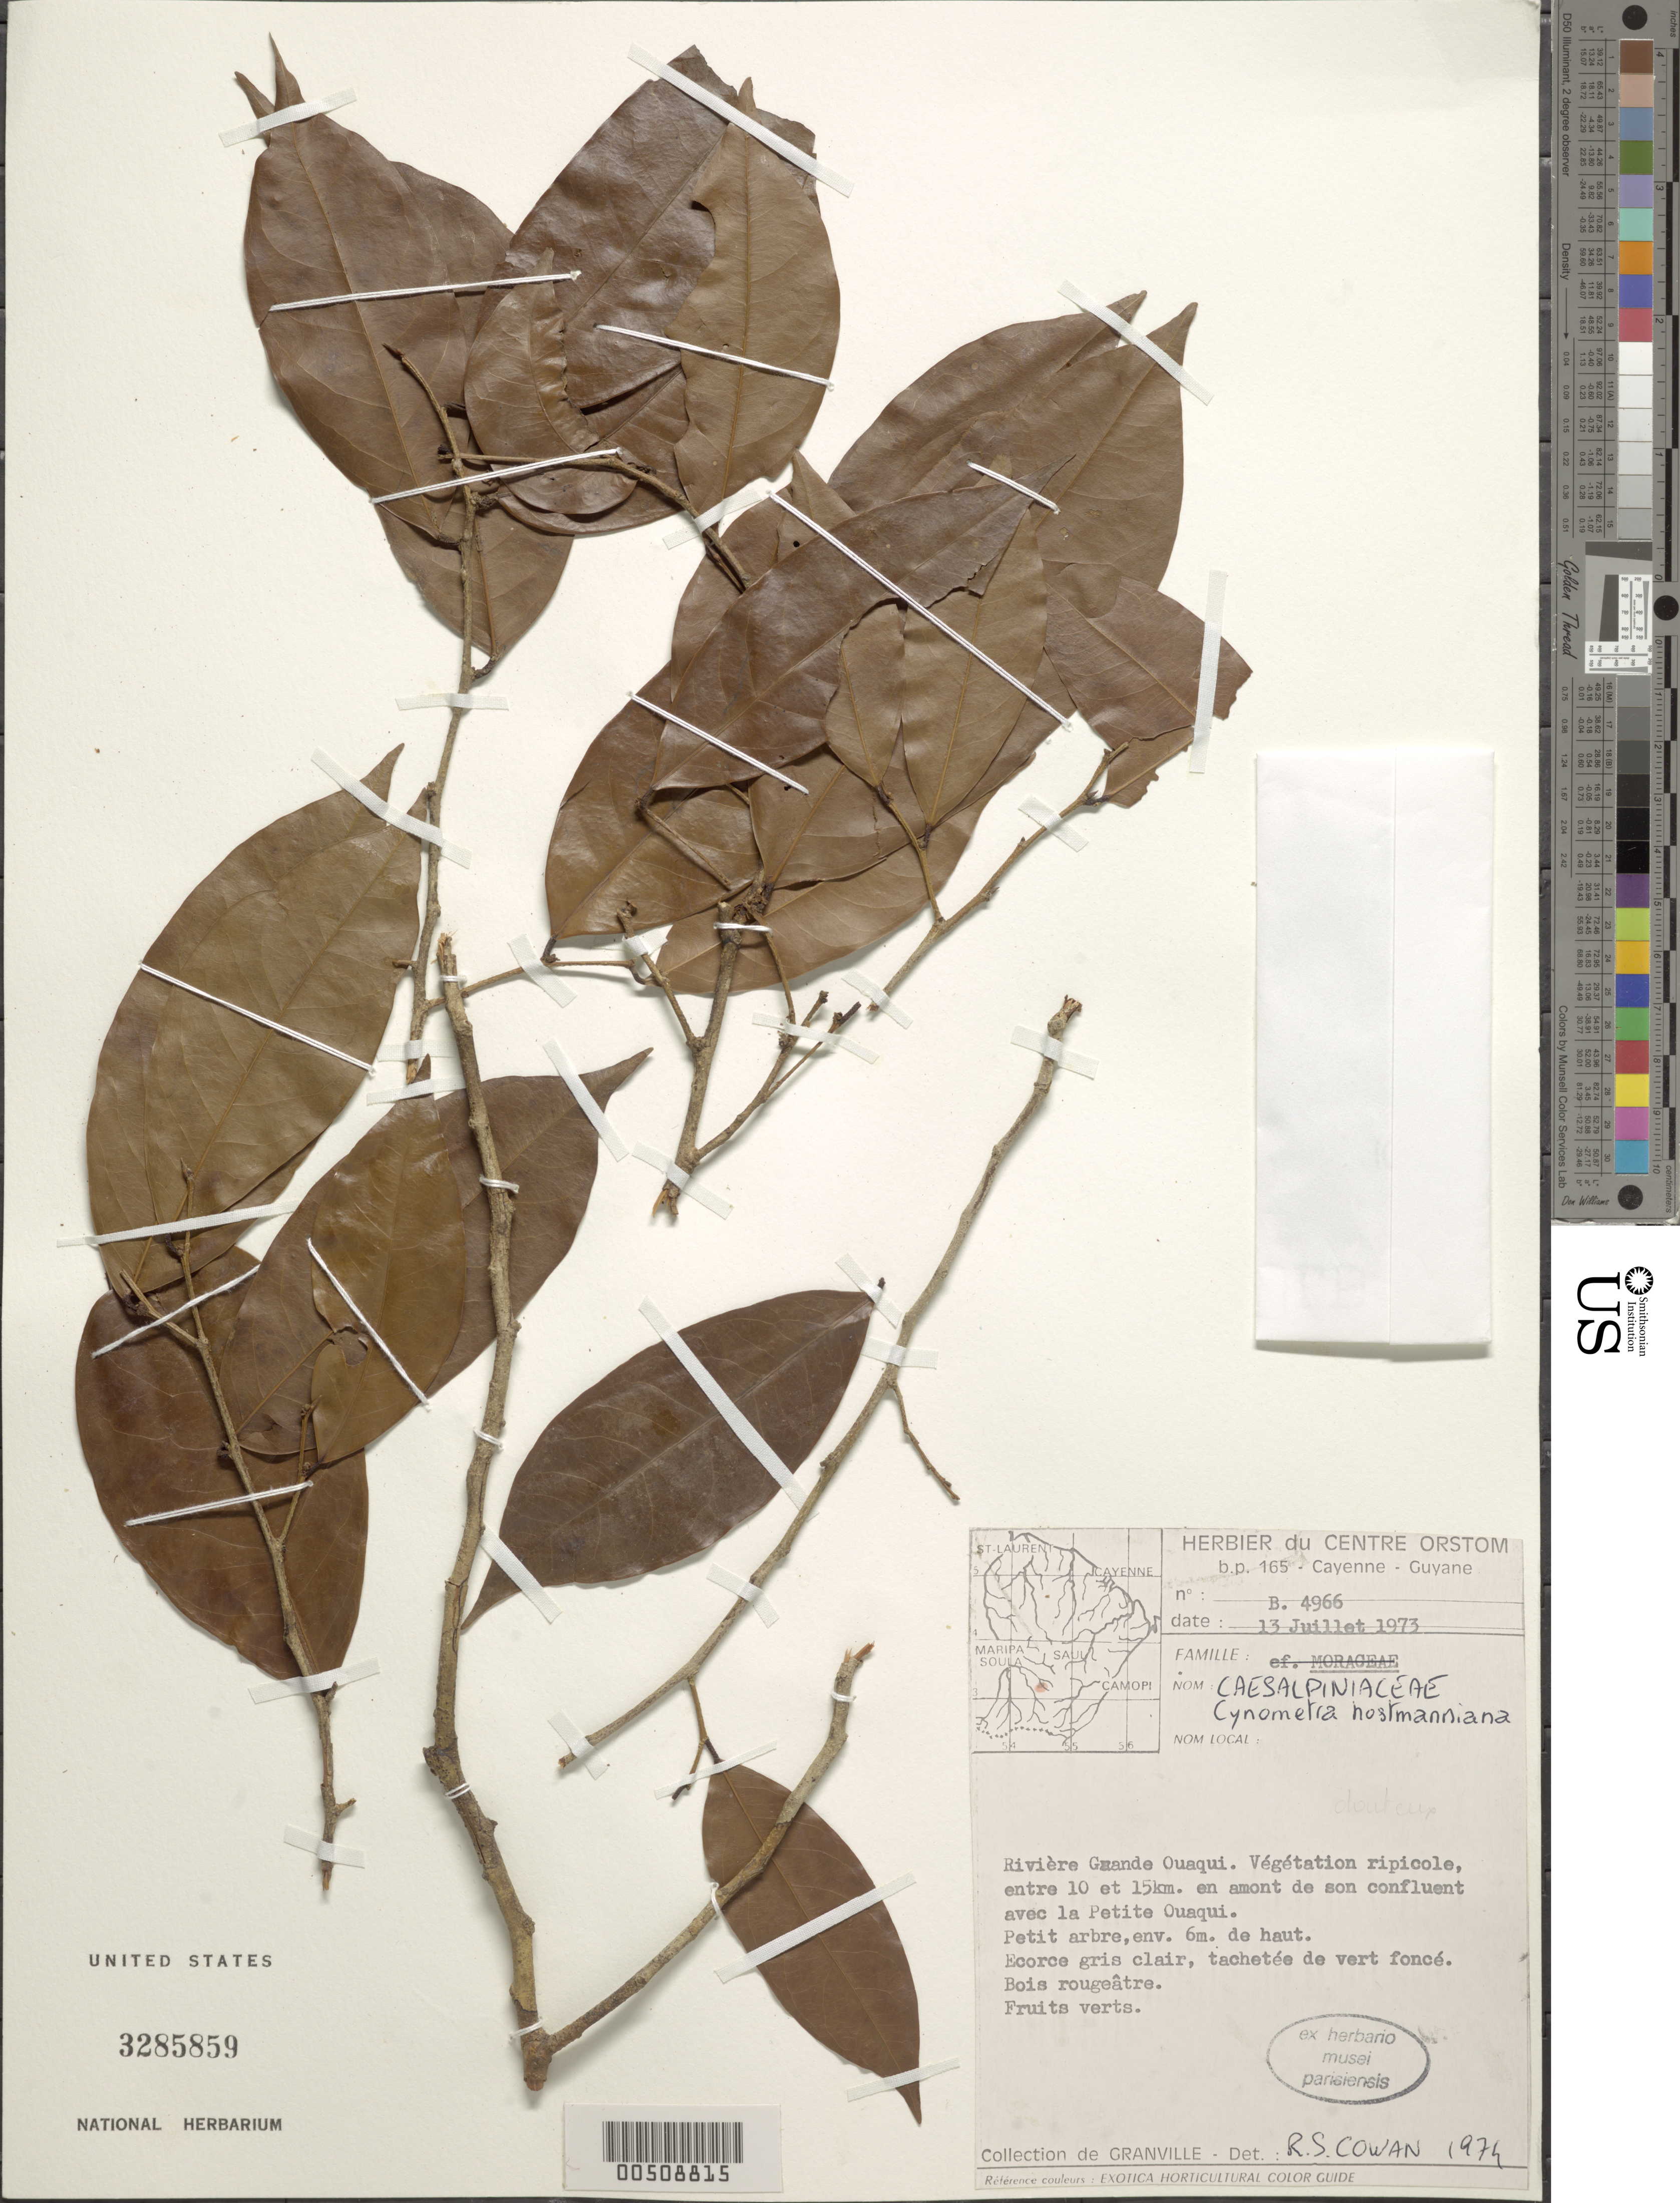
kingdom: Plantae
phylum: Tracheophyta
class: Magnoliopsida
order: Fabales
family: Fabaceae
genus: Cynometra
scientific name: Cynometra hostmanniana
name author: Tul.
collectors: J.-J. de Granville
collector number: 4966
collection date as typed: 13 Jul 1973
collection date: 1973-07-13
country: French Guiana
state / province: Cayenne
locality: Riviere grande oqaqui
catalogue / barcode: US 3285859